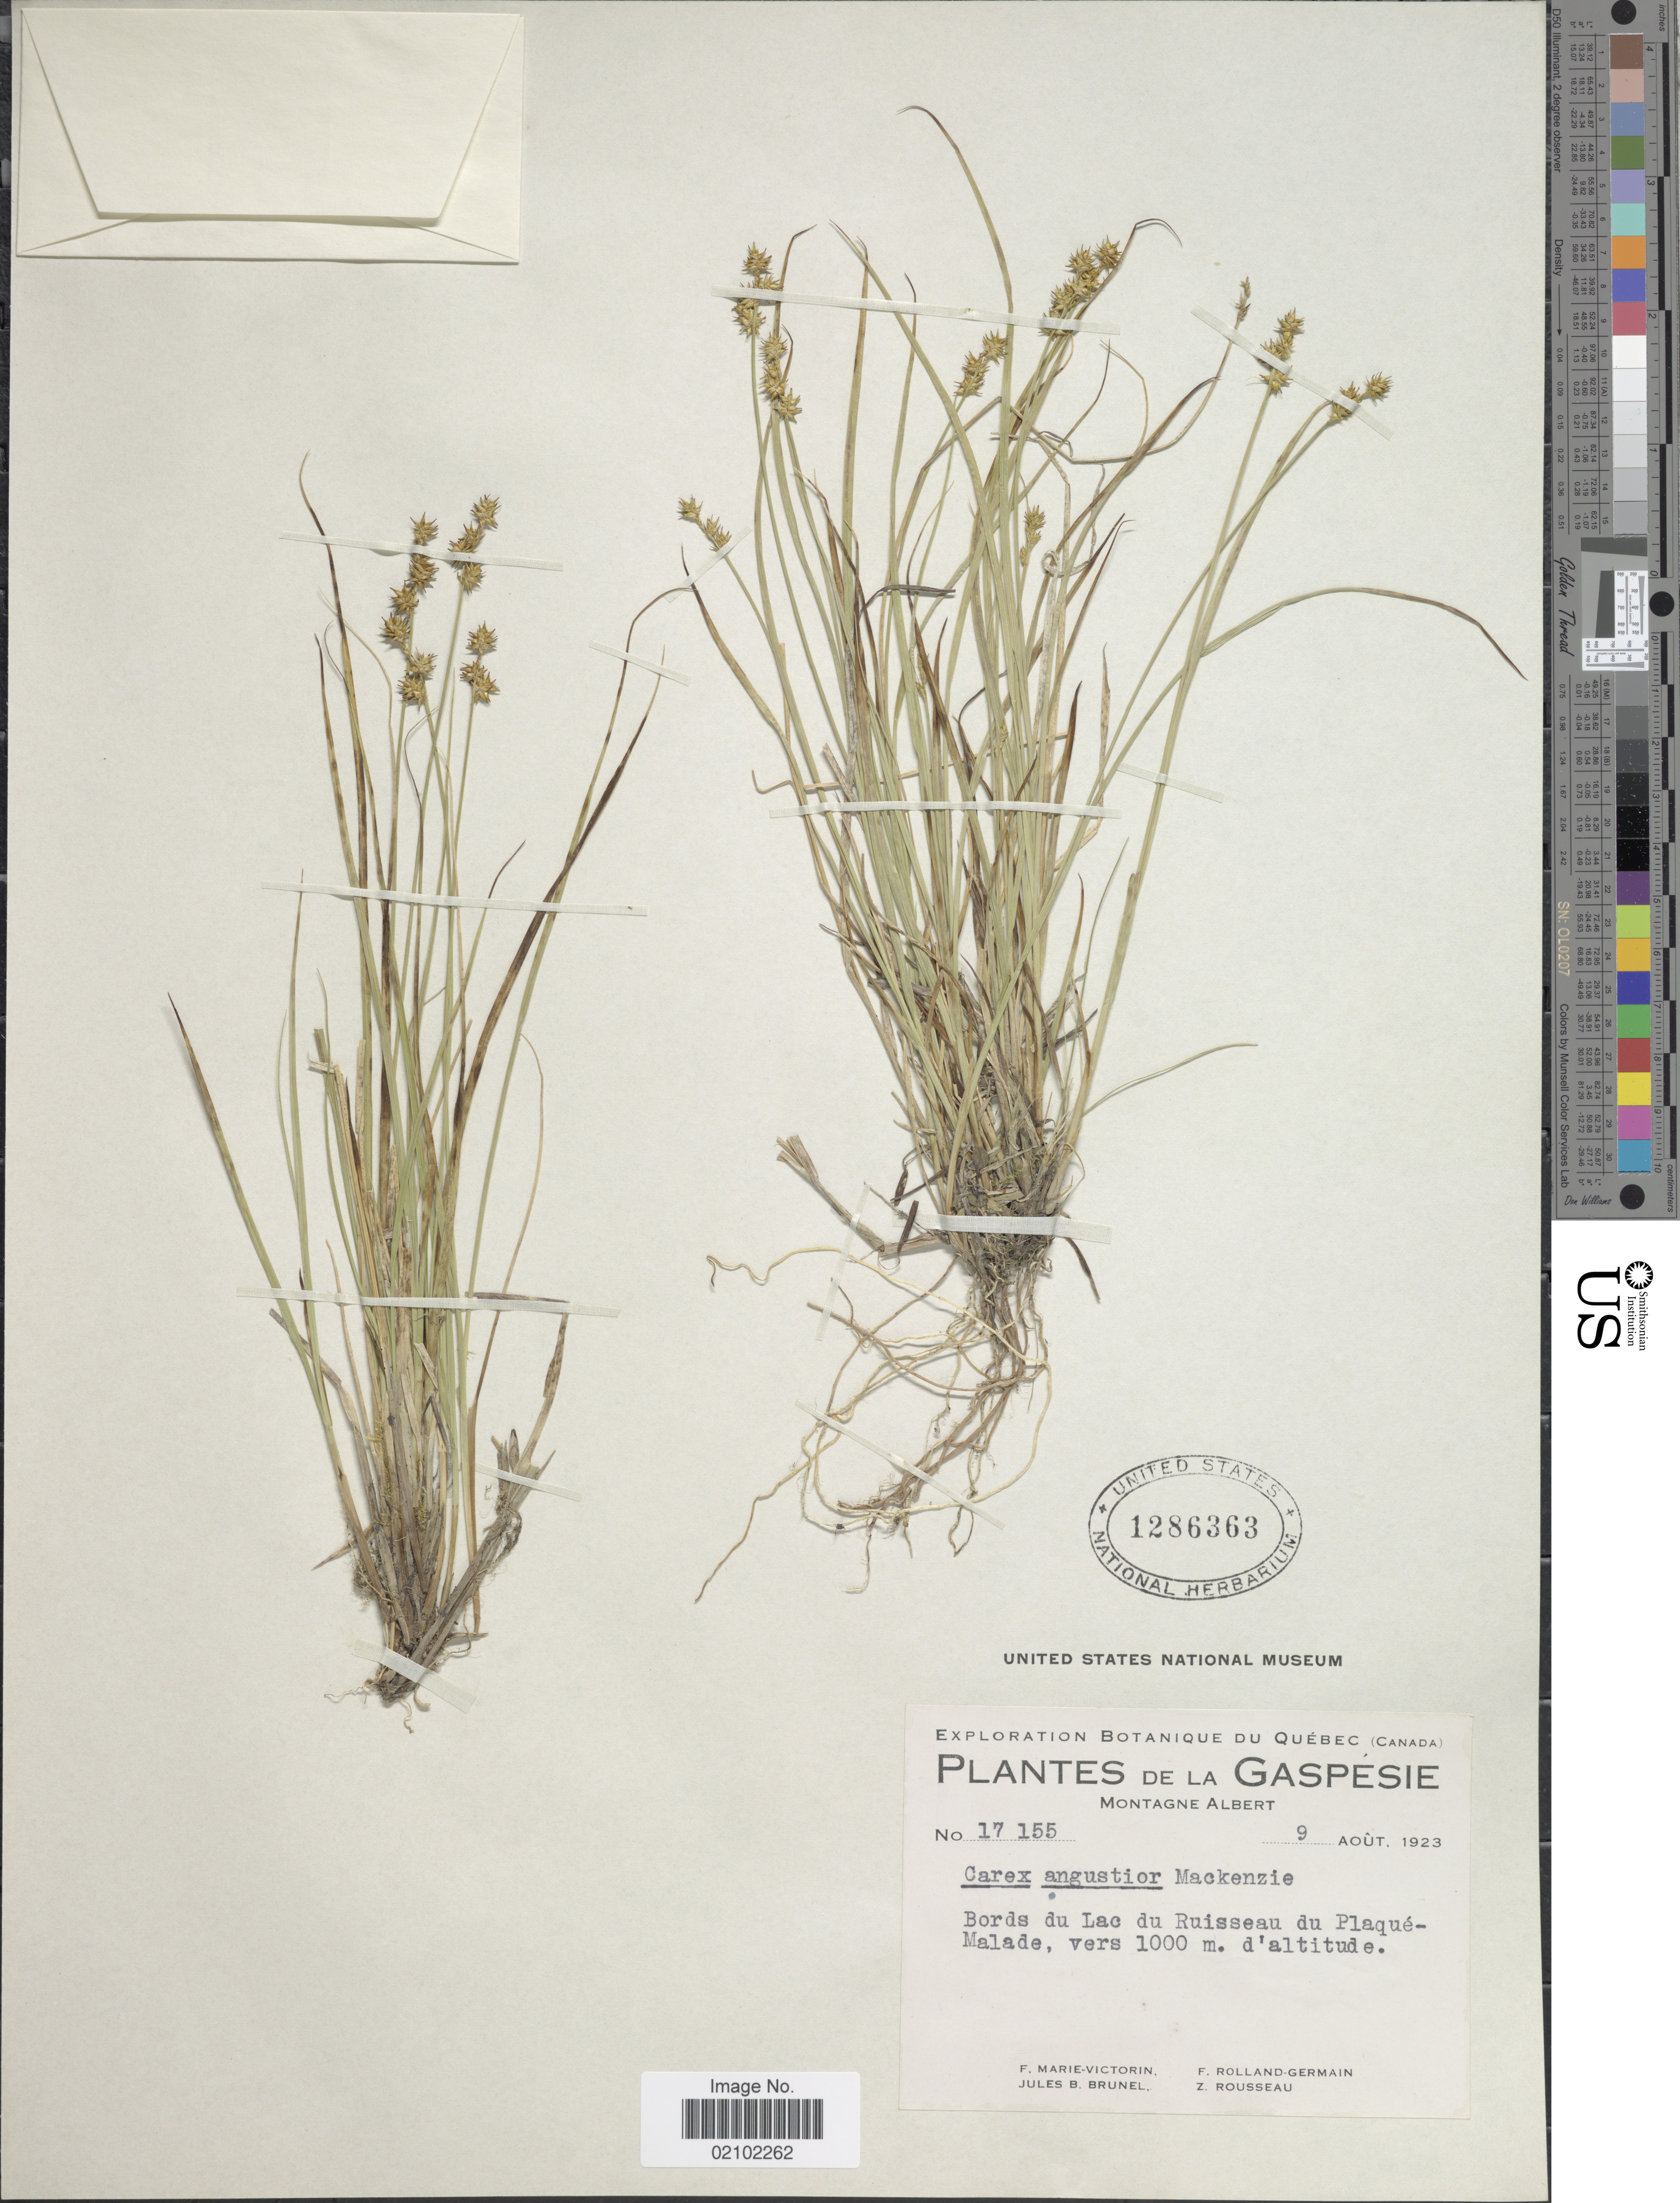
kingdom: Plantae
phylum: Tracheophyta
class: Liliopsida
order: Poales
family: Cyperaceae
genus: Carex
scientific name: Carex echinata subsp. echinata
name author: Murray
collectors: F. Marie-Victorin, J. Brunel, Rolland-Germain & Z. Rousseau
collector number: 17155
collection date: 1923-08-09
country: Canada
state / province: Quebec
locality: La Gaspesie, Montagne Albert. Bords du lac du Ruisseau du Plaque-Malade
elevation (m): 1000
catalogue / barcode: US 1286363